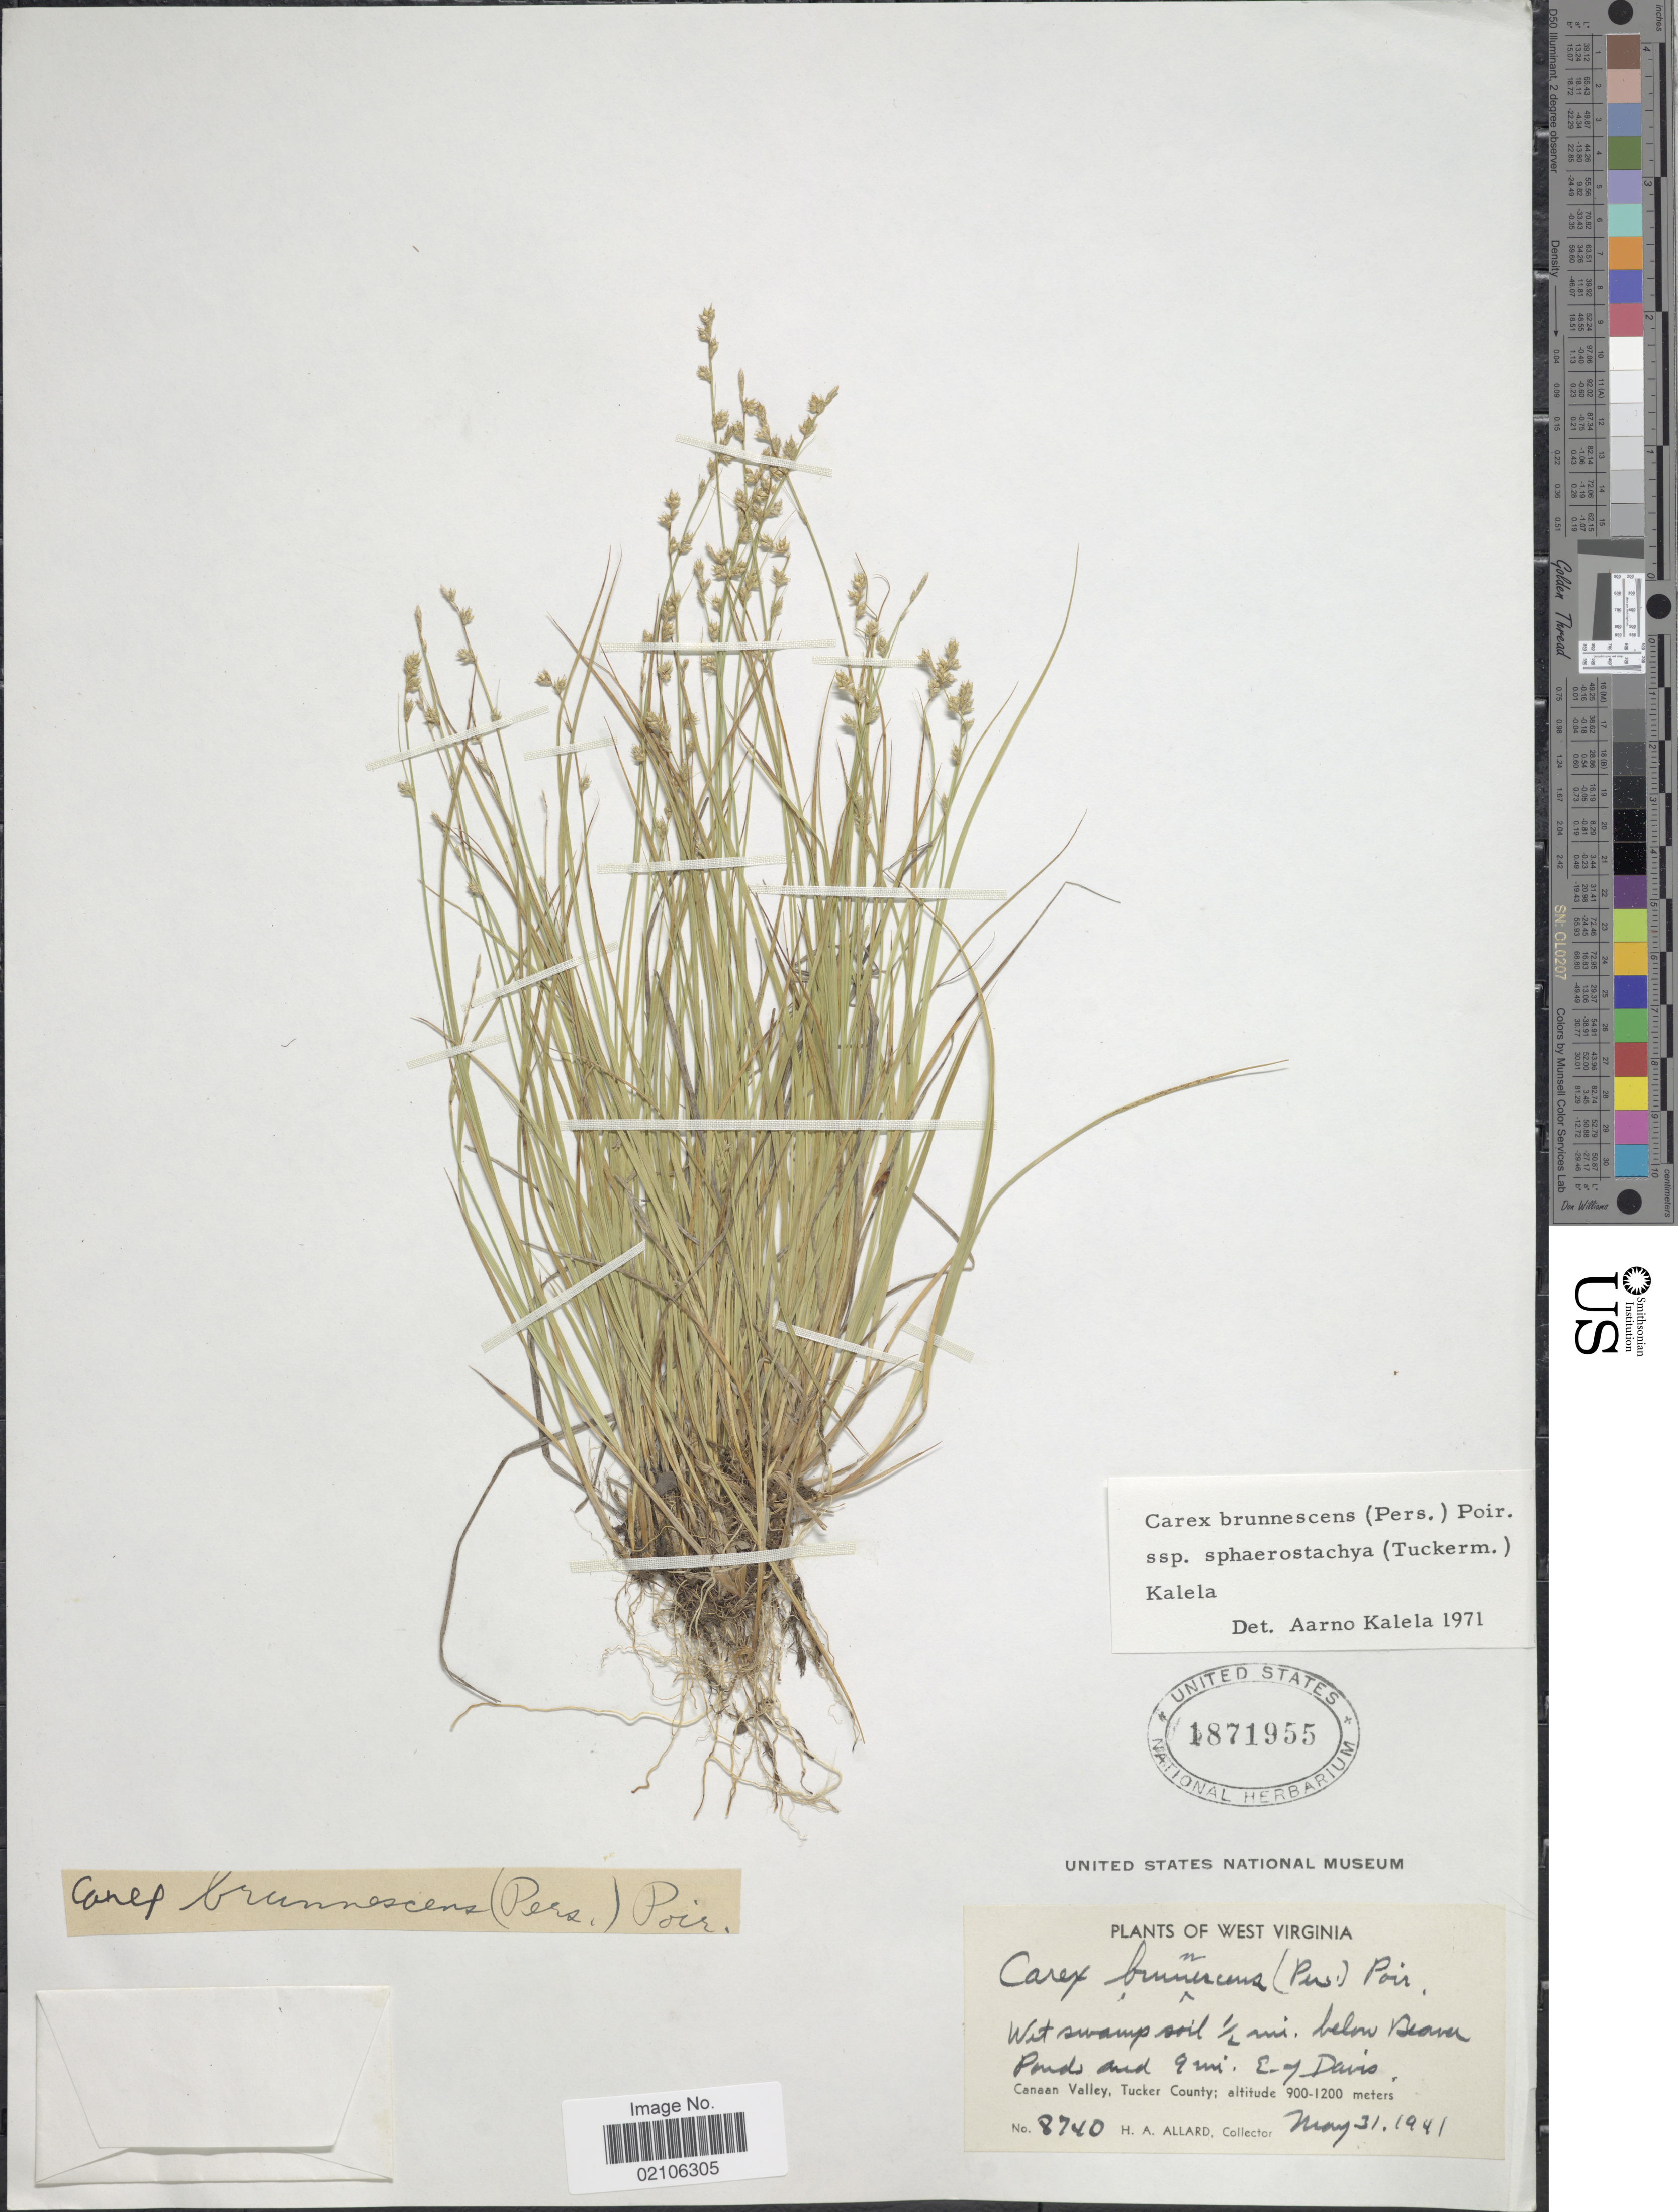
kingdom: Plantae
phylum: Tracheophyta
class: Liliopsida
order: Poales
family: Cyperaceae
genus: Carex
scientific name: Carex brunnescens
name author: (Pers.) Poir.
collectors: H. A. Allard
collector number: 8740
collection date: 1941-05-31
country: United States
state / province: West Virginia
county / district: Tucker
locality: Wet swamp soil, 1/2 mi. bleow Beaver Pond and 9 mi. E. of Davis, Canaan Valley, Tucker County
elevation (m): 900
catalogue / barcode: US 1871955